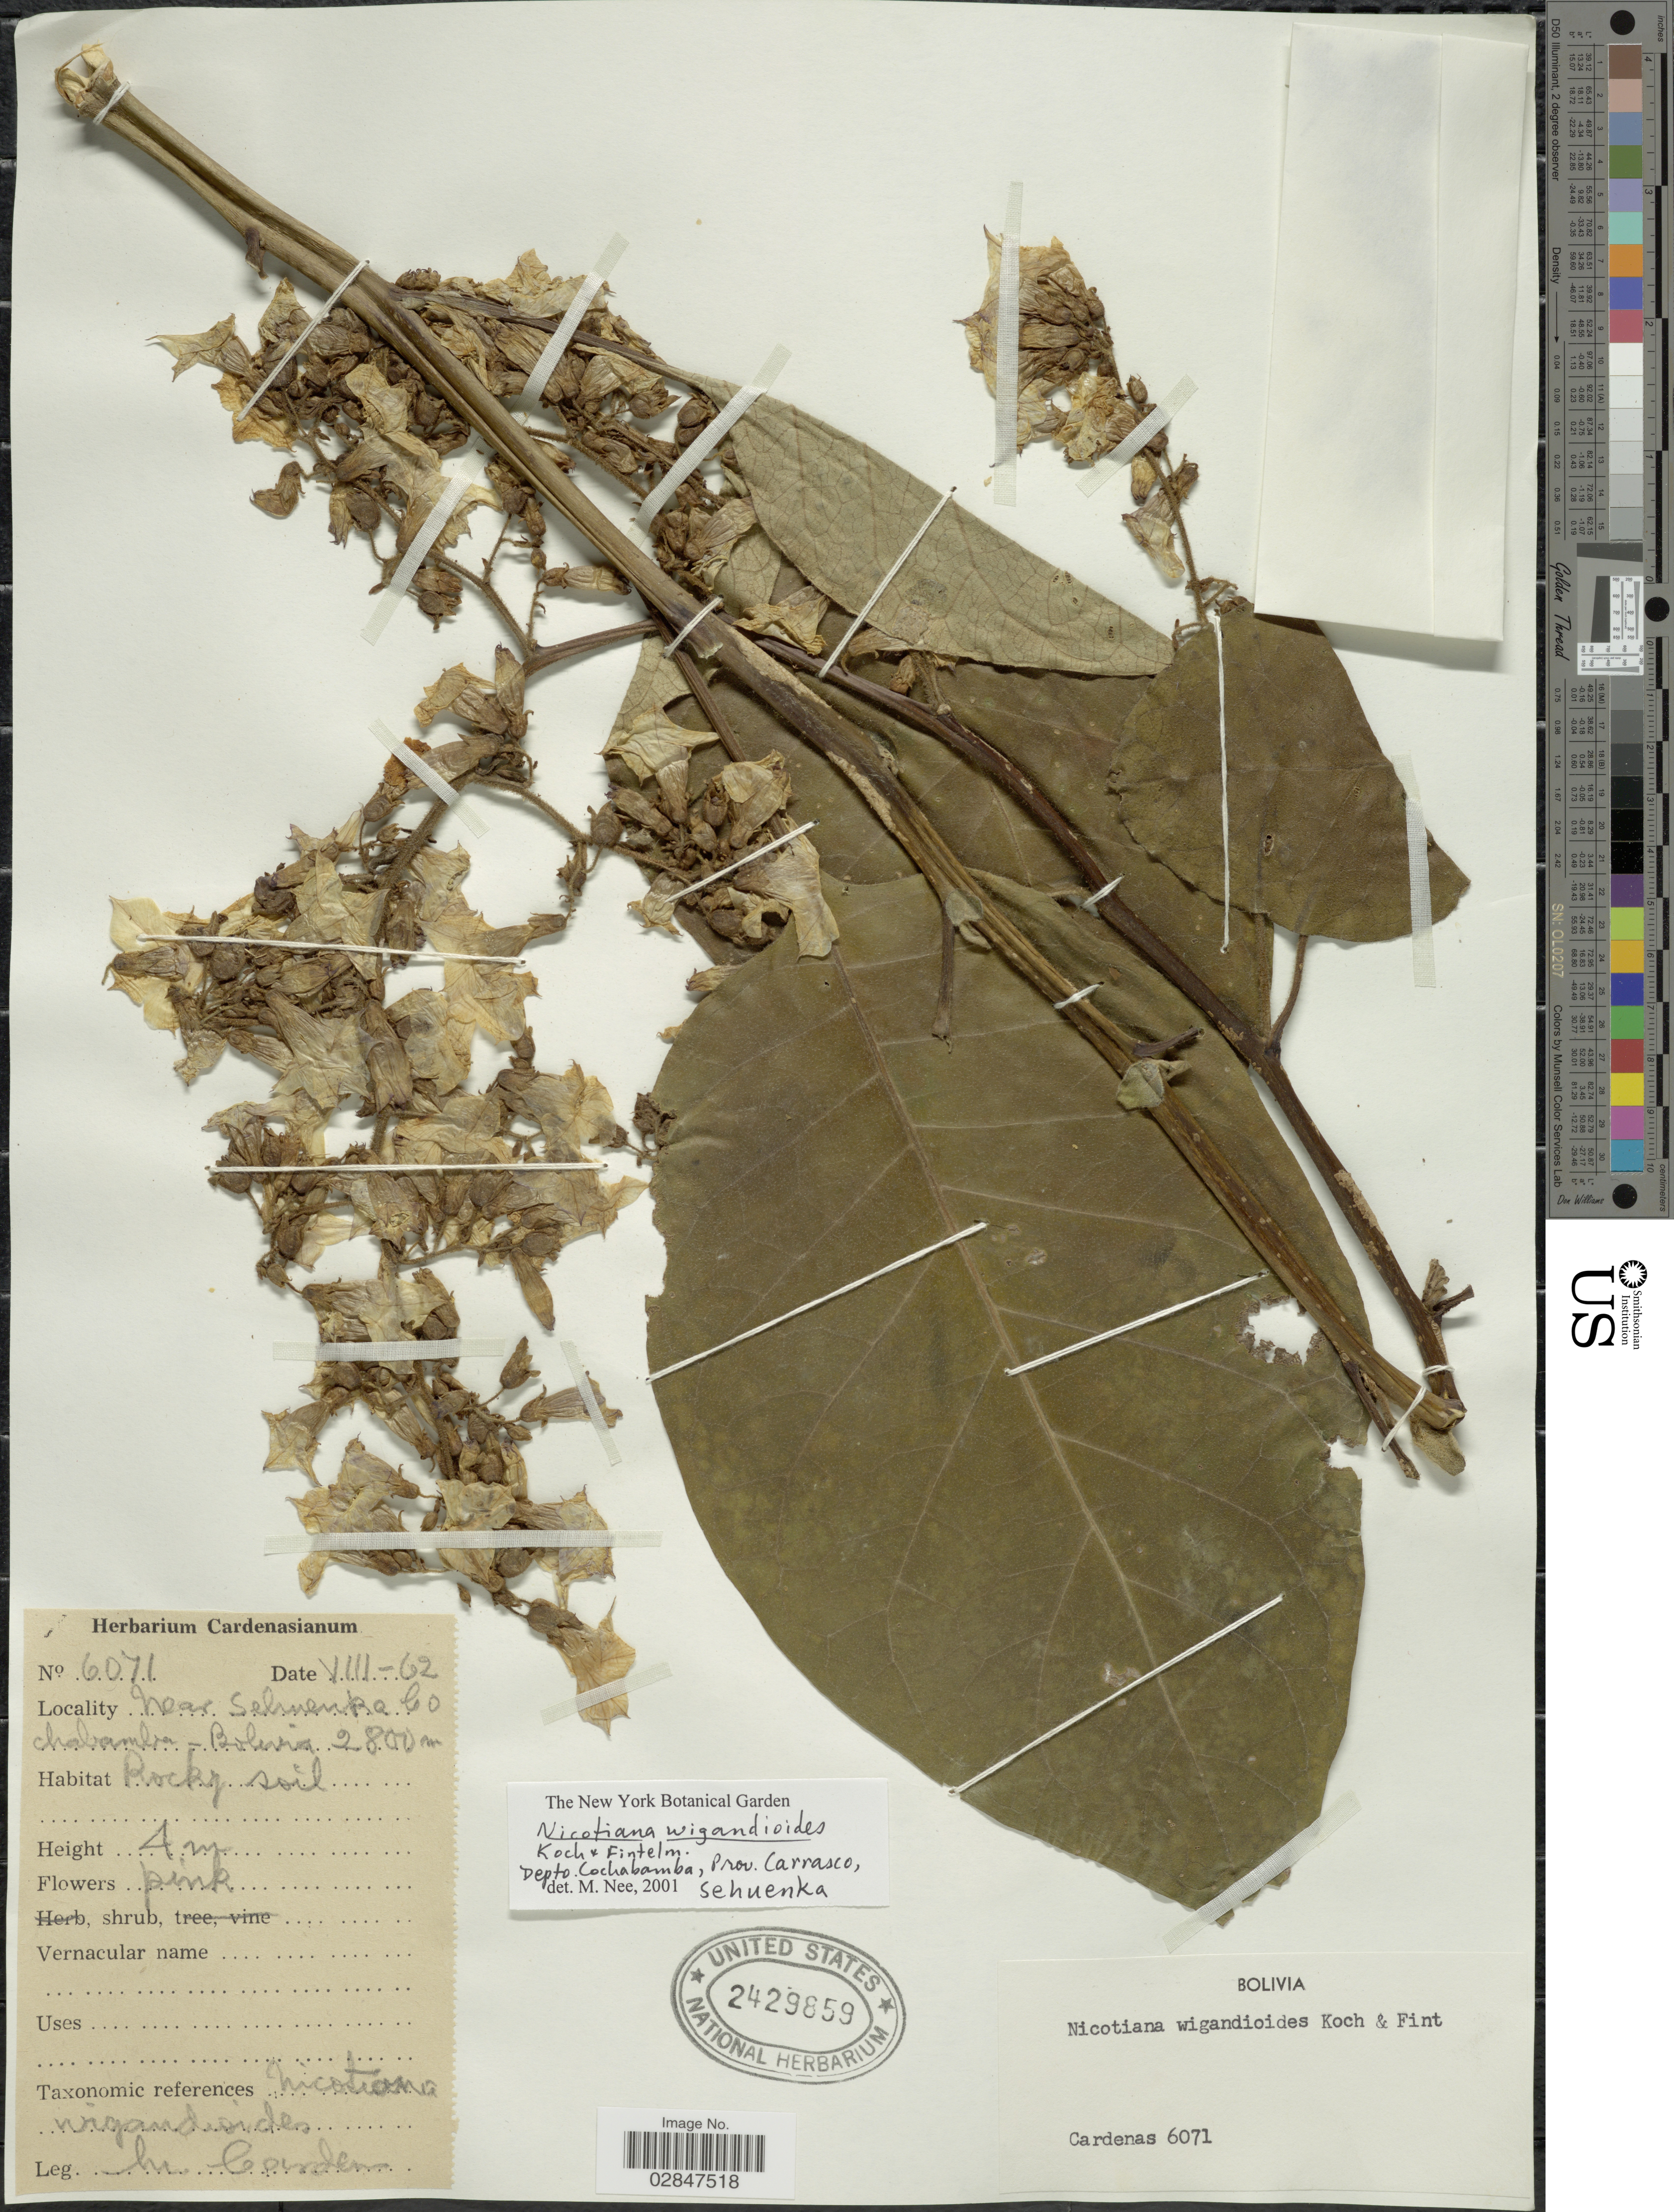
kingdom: Plantae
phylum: Tracheophyta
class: Magnoliopsida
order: Solanales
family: Solanaceae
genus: Nicotiana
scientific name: Nicotiana wigandioides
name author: K. Koch & Fintelm.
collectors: M. Cárdenas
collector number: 6071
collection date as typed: Transcribed d/m/y: /8/62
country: Bolivia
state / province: Cochabamba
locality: Near Sehuenka, Cochabamba.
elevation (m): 2800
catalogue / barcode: US 2429859